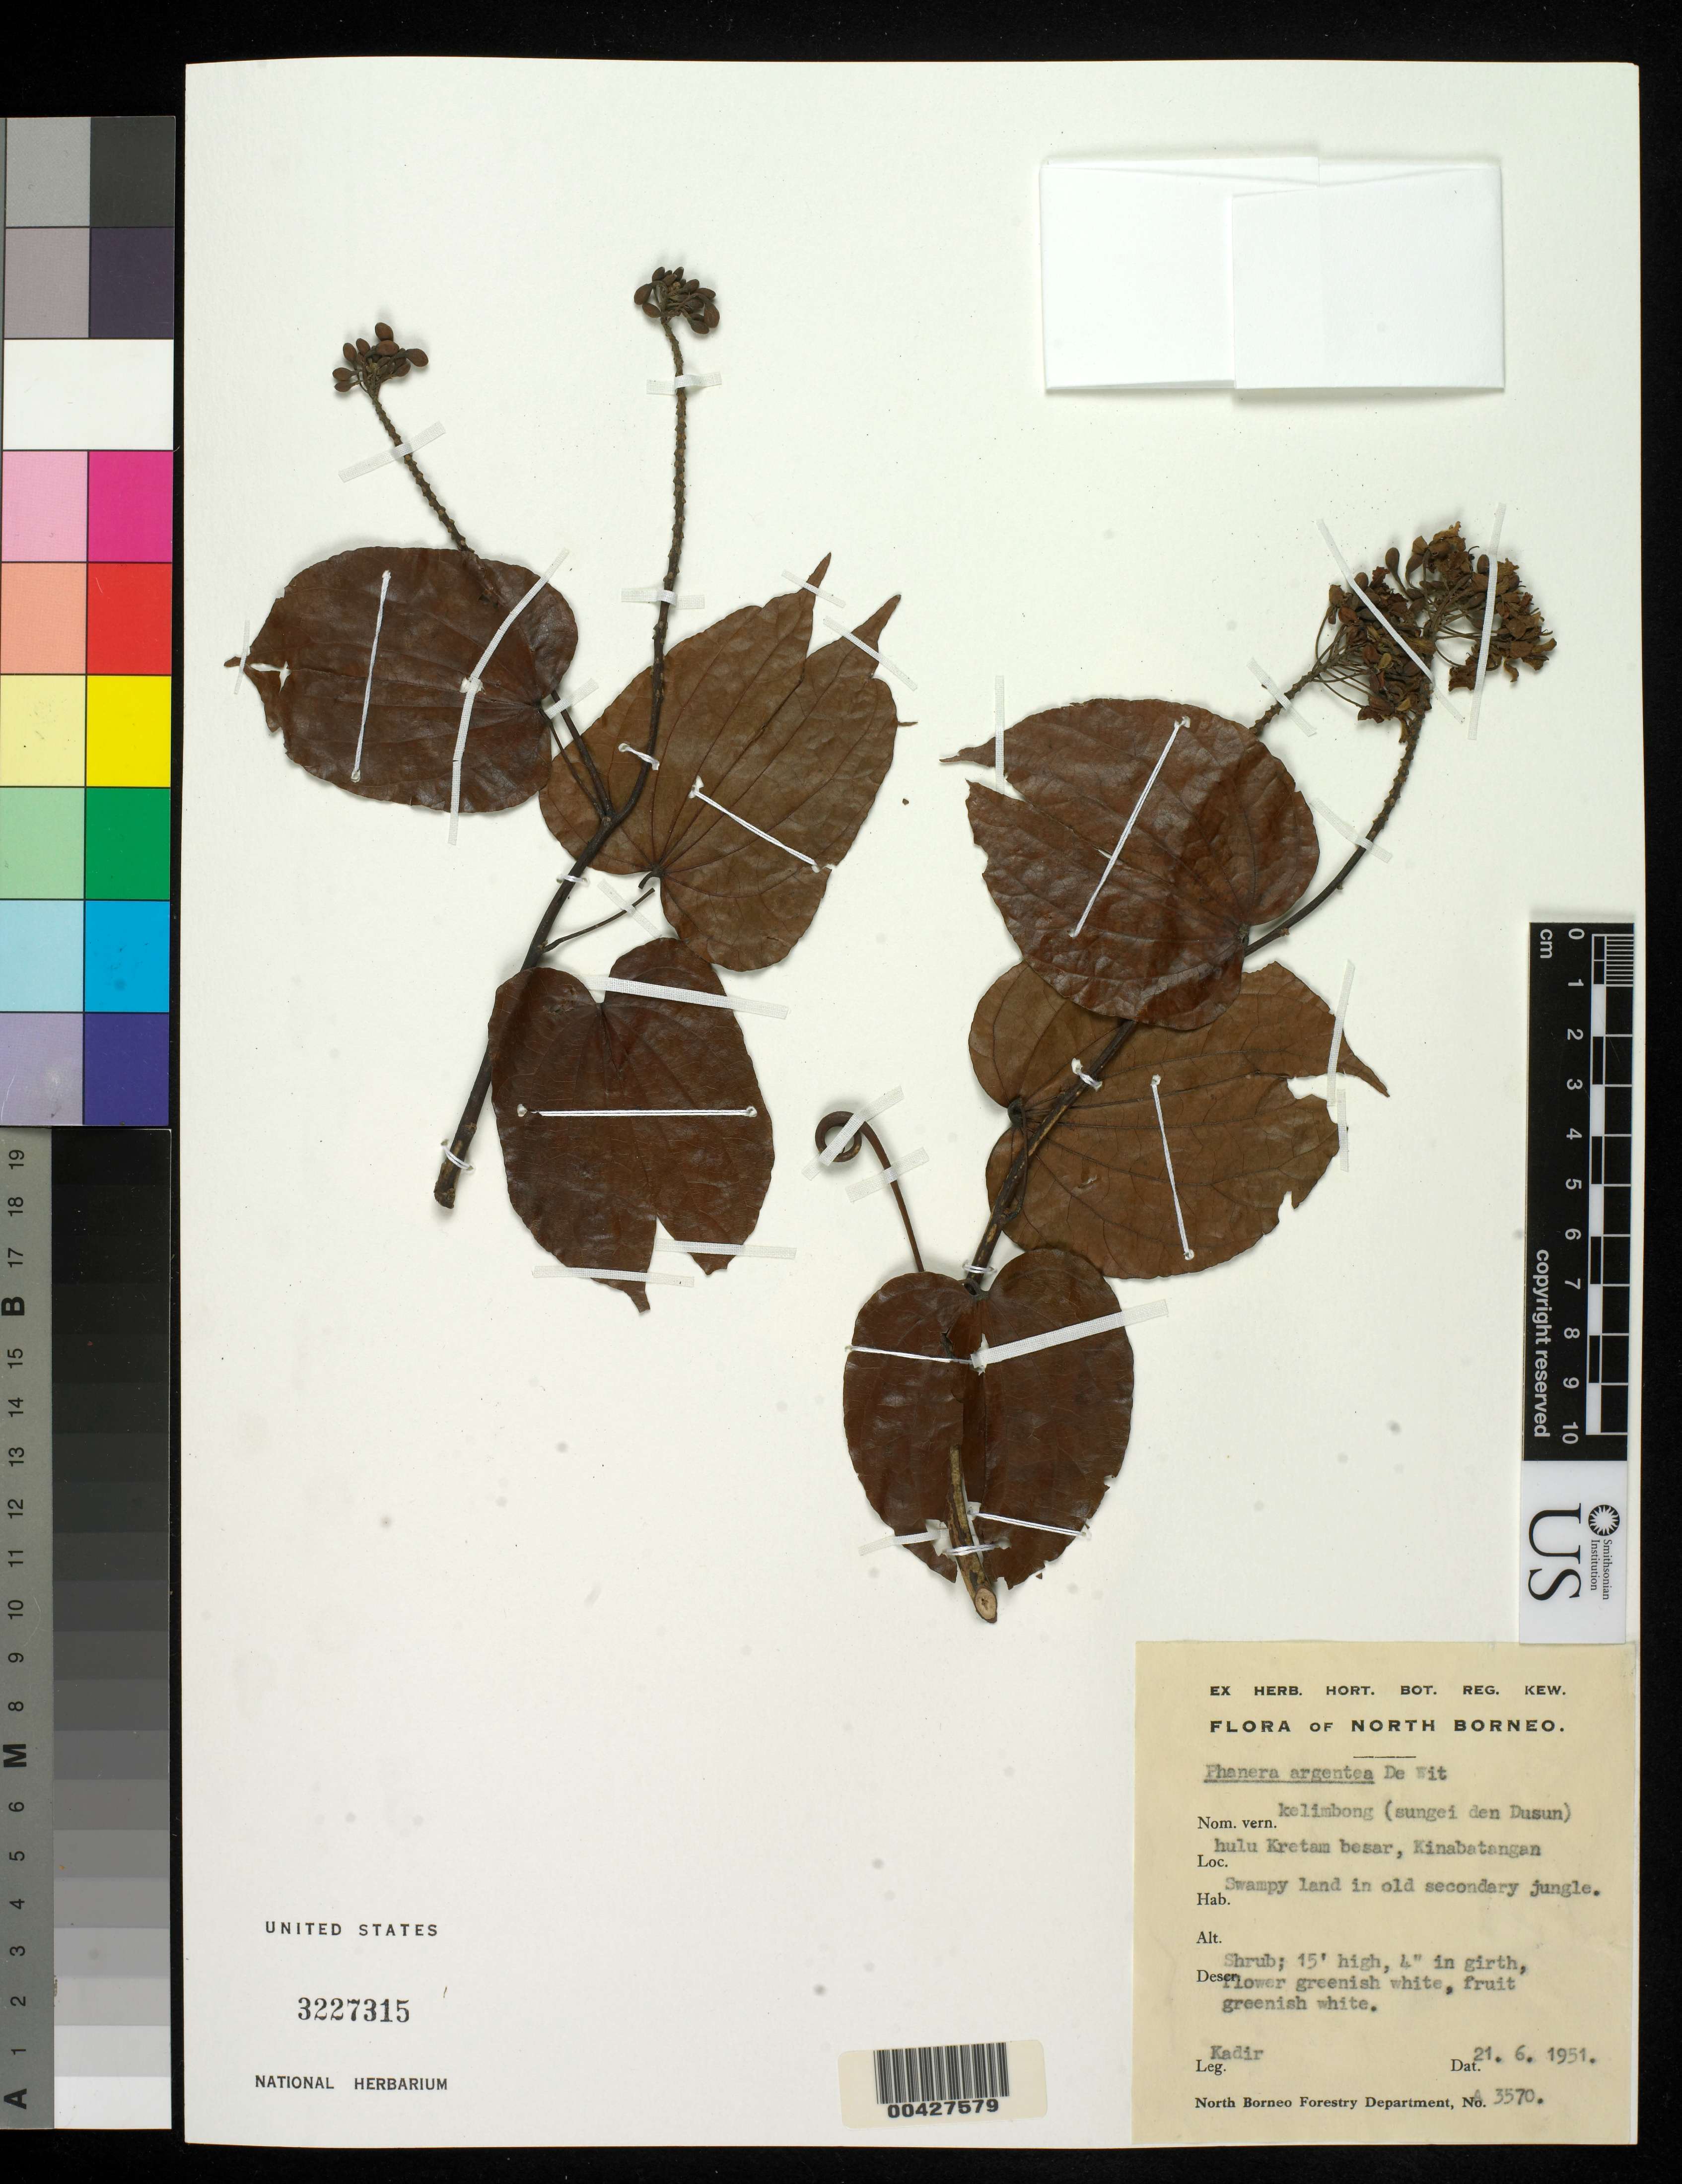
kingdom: Plantae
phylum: Tracheophyta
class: Magnoliopsida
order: Fabales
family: Fabaceae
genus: Phanera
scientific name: Phanera argentea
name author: de Wit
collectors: -. Kadir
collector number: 3570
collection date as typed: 21 Jun 1951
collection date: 1951-06-21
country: Malaysia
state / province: Sabah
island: Borneo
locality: Kinabatangan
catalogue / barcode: US 3227315